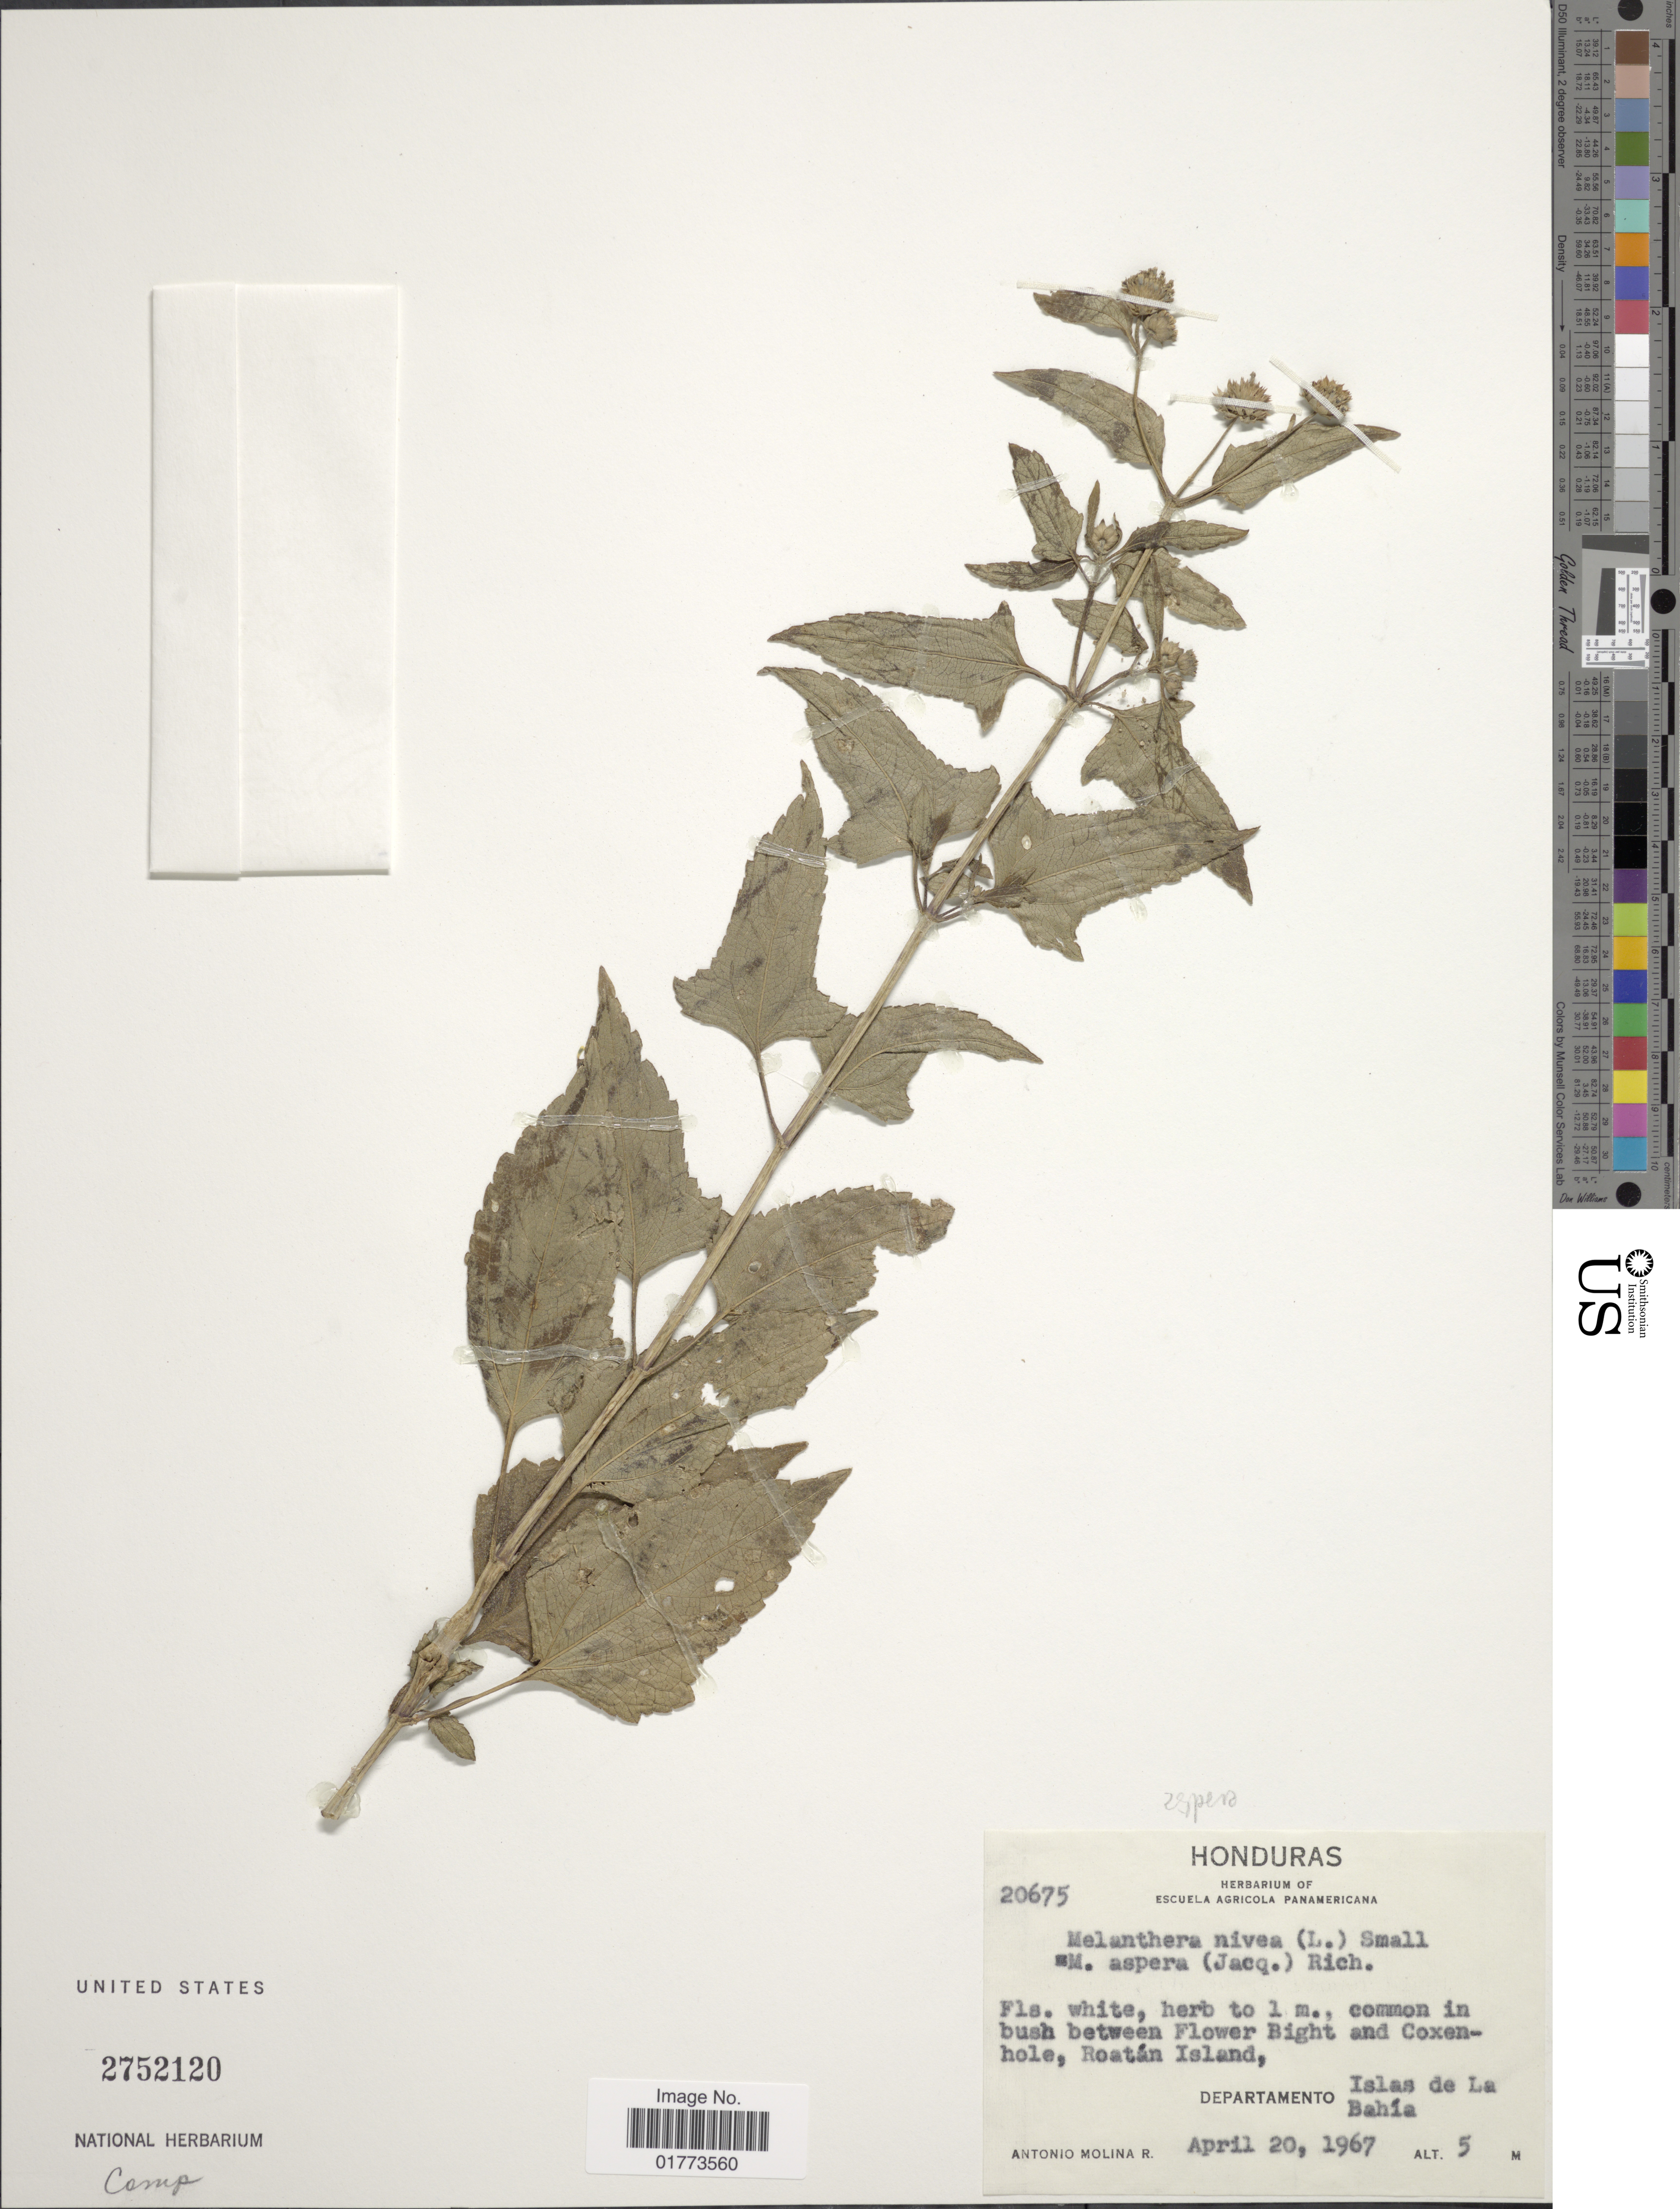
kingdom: Plantae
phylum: Tracheophyta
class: Magnoliopsida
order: Asterales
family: Asteraceae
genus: Melanthera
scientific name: Melanthera nivea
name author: (L.) Small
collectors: A. Molina R.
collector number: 20675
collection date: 1967-04-20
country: Honduras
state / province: Islas de la Bahía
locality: Roatán Island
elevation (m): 5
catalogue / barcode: US 2752120